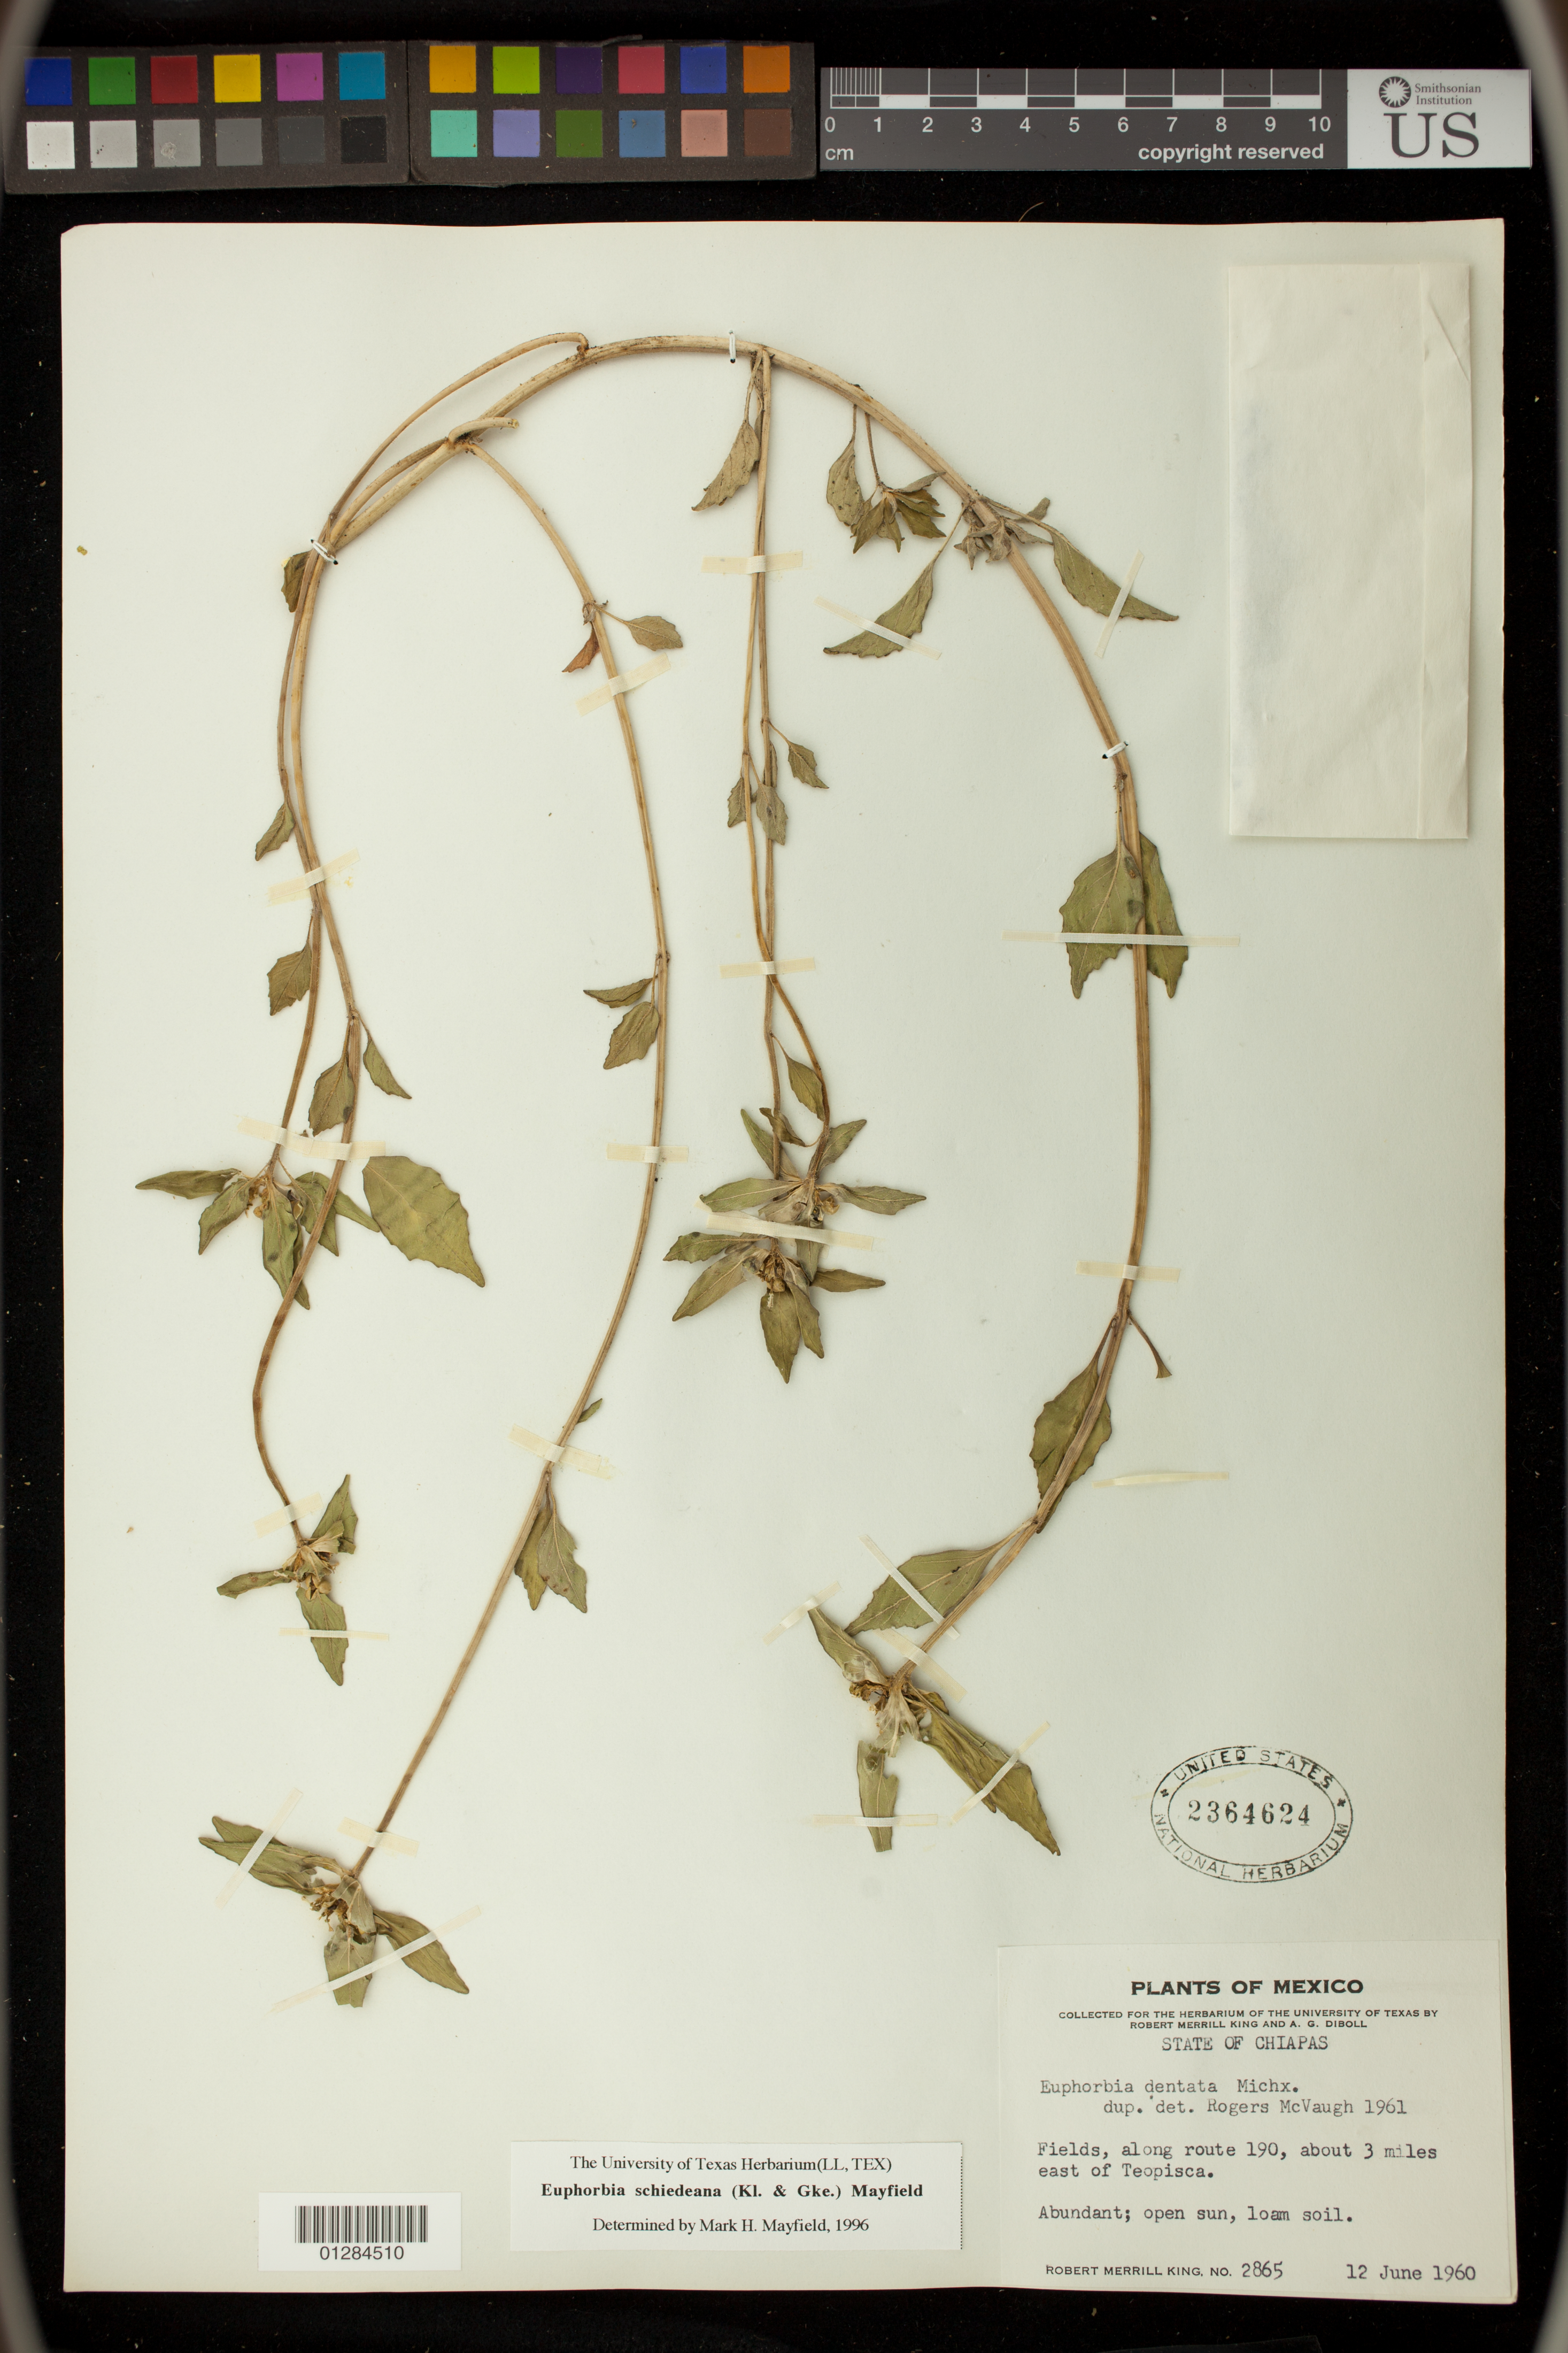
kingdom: Plantae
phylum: Tracheophyta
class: Magnoliopsida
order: Malpighiales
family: Euphorbiaceae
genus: Euphorbia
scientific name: Euphorbia schiedeana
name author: (Klotzsch & Garcke) Mayfield ex C. Nelson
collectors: R. M. King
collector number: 2865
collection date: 1960-06-12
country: Mexico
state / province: Chiapas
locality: Fields, along route 190, about 3 miles E of Teopisca.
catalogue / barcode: US 2364624